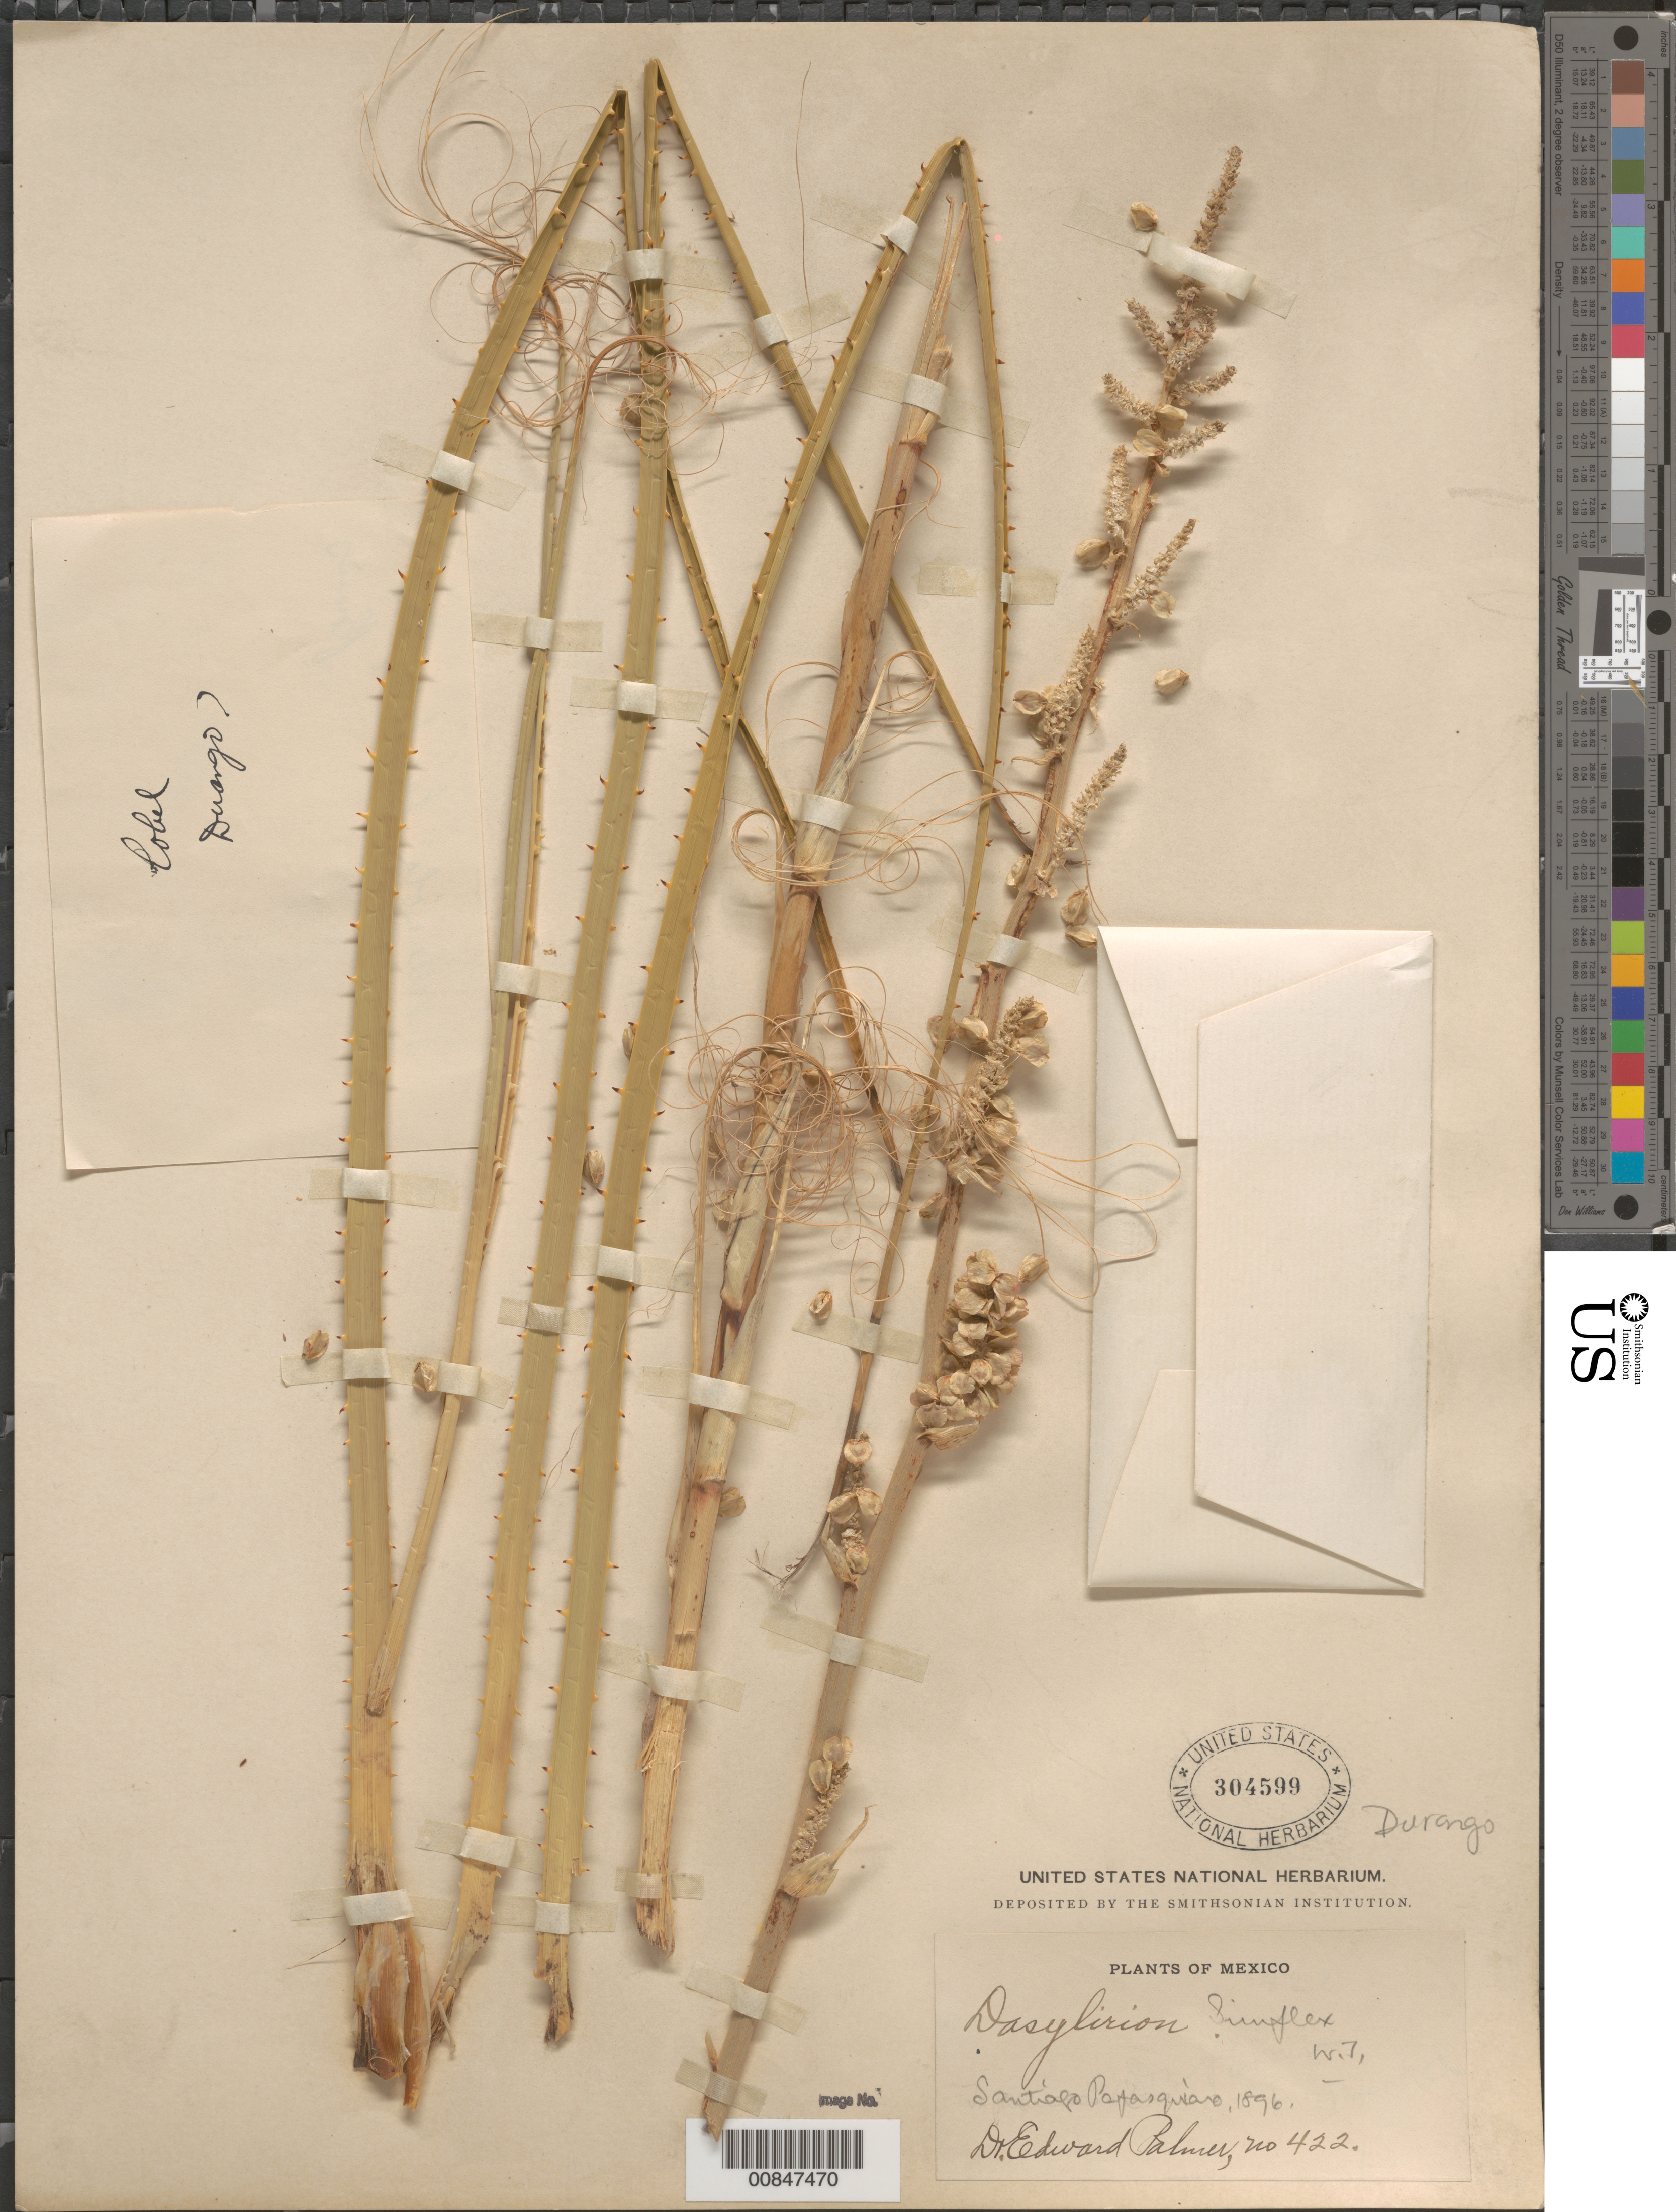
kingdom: Plantae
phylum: Tracheophyta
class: Liliopsida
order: Asparagales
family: Asparagaceae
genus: Dasylirion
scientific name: Dasylirion simplex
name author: Trel.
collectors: E. Palmer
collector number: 422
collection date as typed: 1896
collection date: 1896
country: Mexico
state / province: Durango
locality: Santiago Papasquiaro, Durango.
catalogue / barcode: US 304599